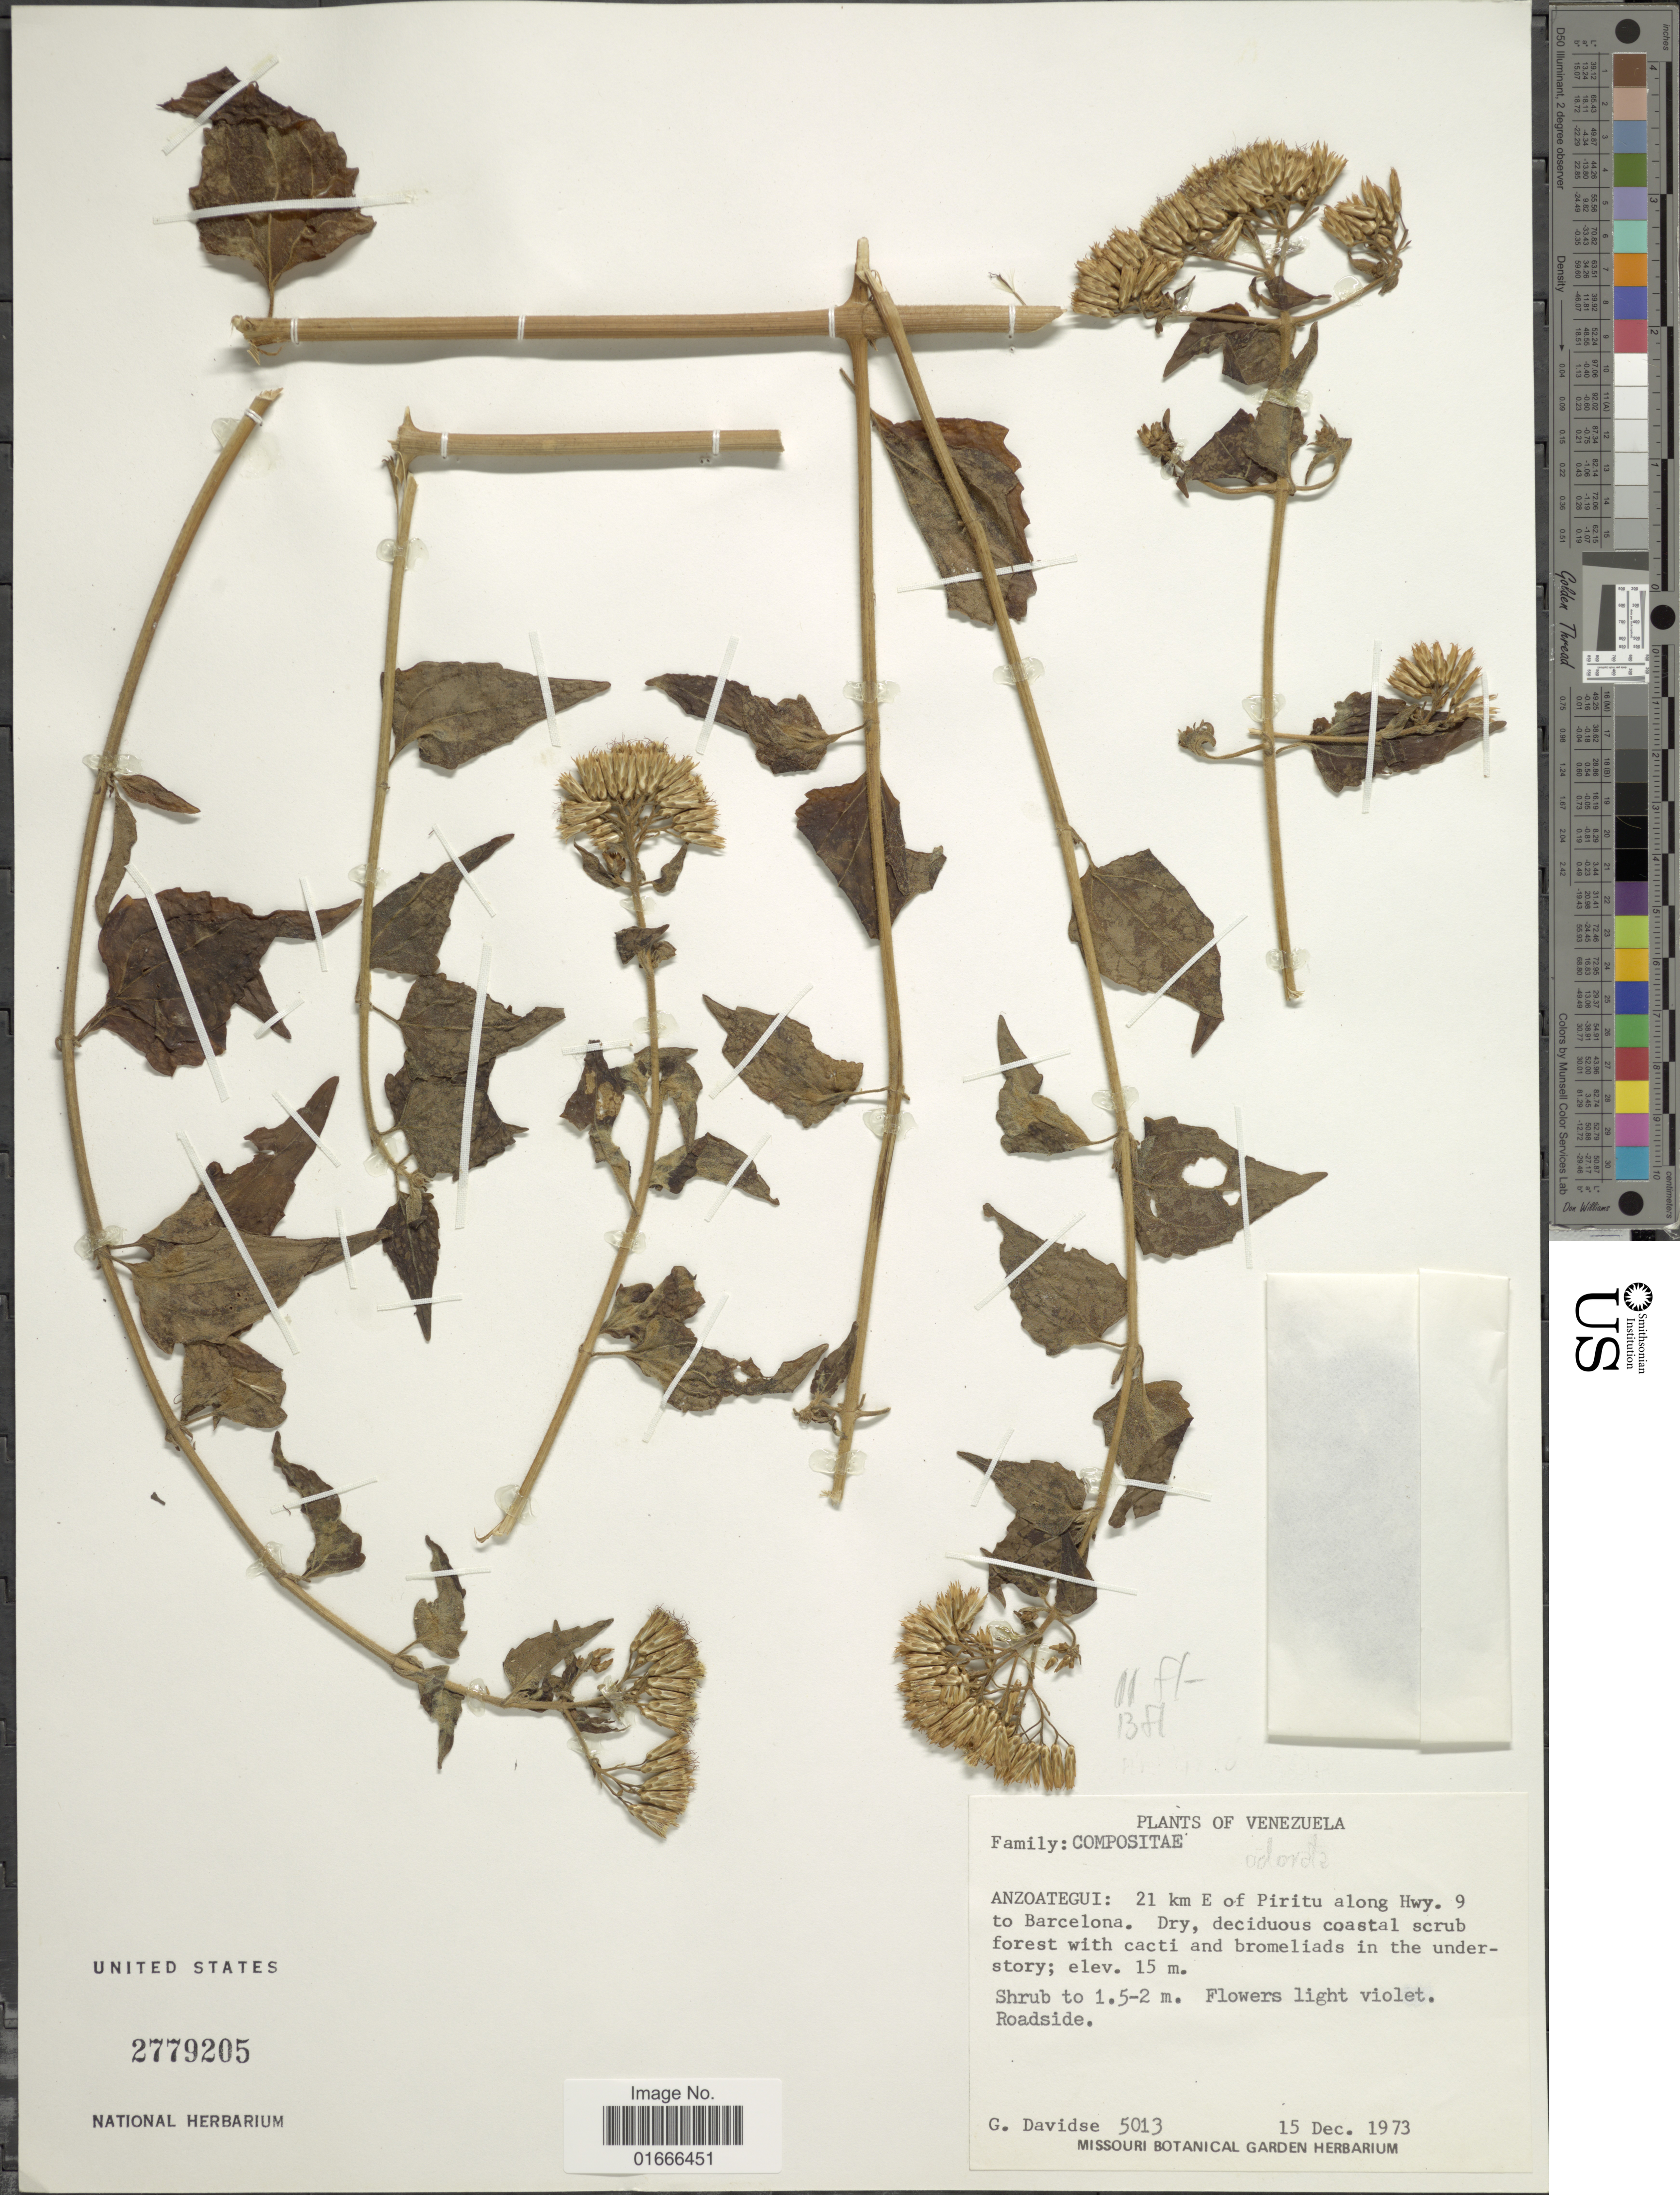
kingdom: Plantae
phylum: Tracheophyta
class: Magnoliopsida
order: Asterales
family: Asteraceae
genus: Chromolaena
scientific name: Chromolaena odorata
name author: (L.) R.M. King & H. Rob.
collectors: G. Davidse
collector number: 5013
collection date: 1973-12-15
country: Venezuela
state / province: Anzoategui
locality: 21 km E of Piritu along Hwy 9 to Barcelona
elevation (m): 15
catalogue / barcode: US 2779205